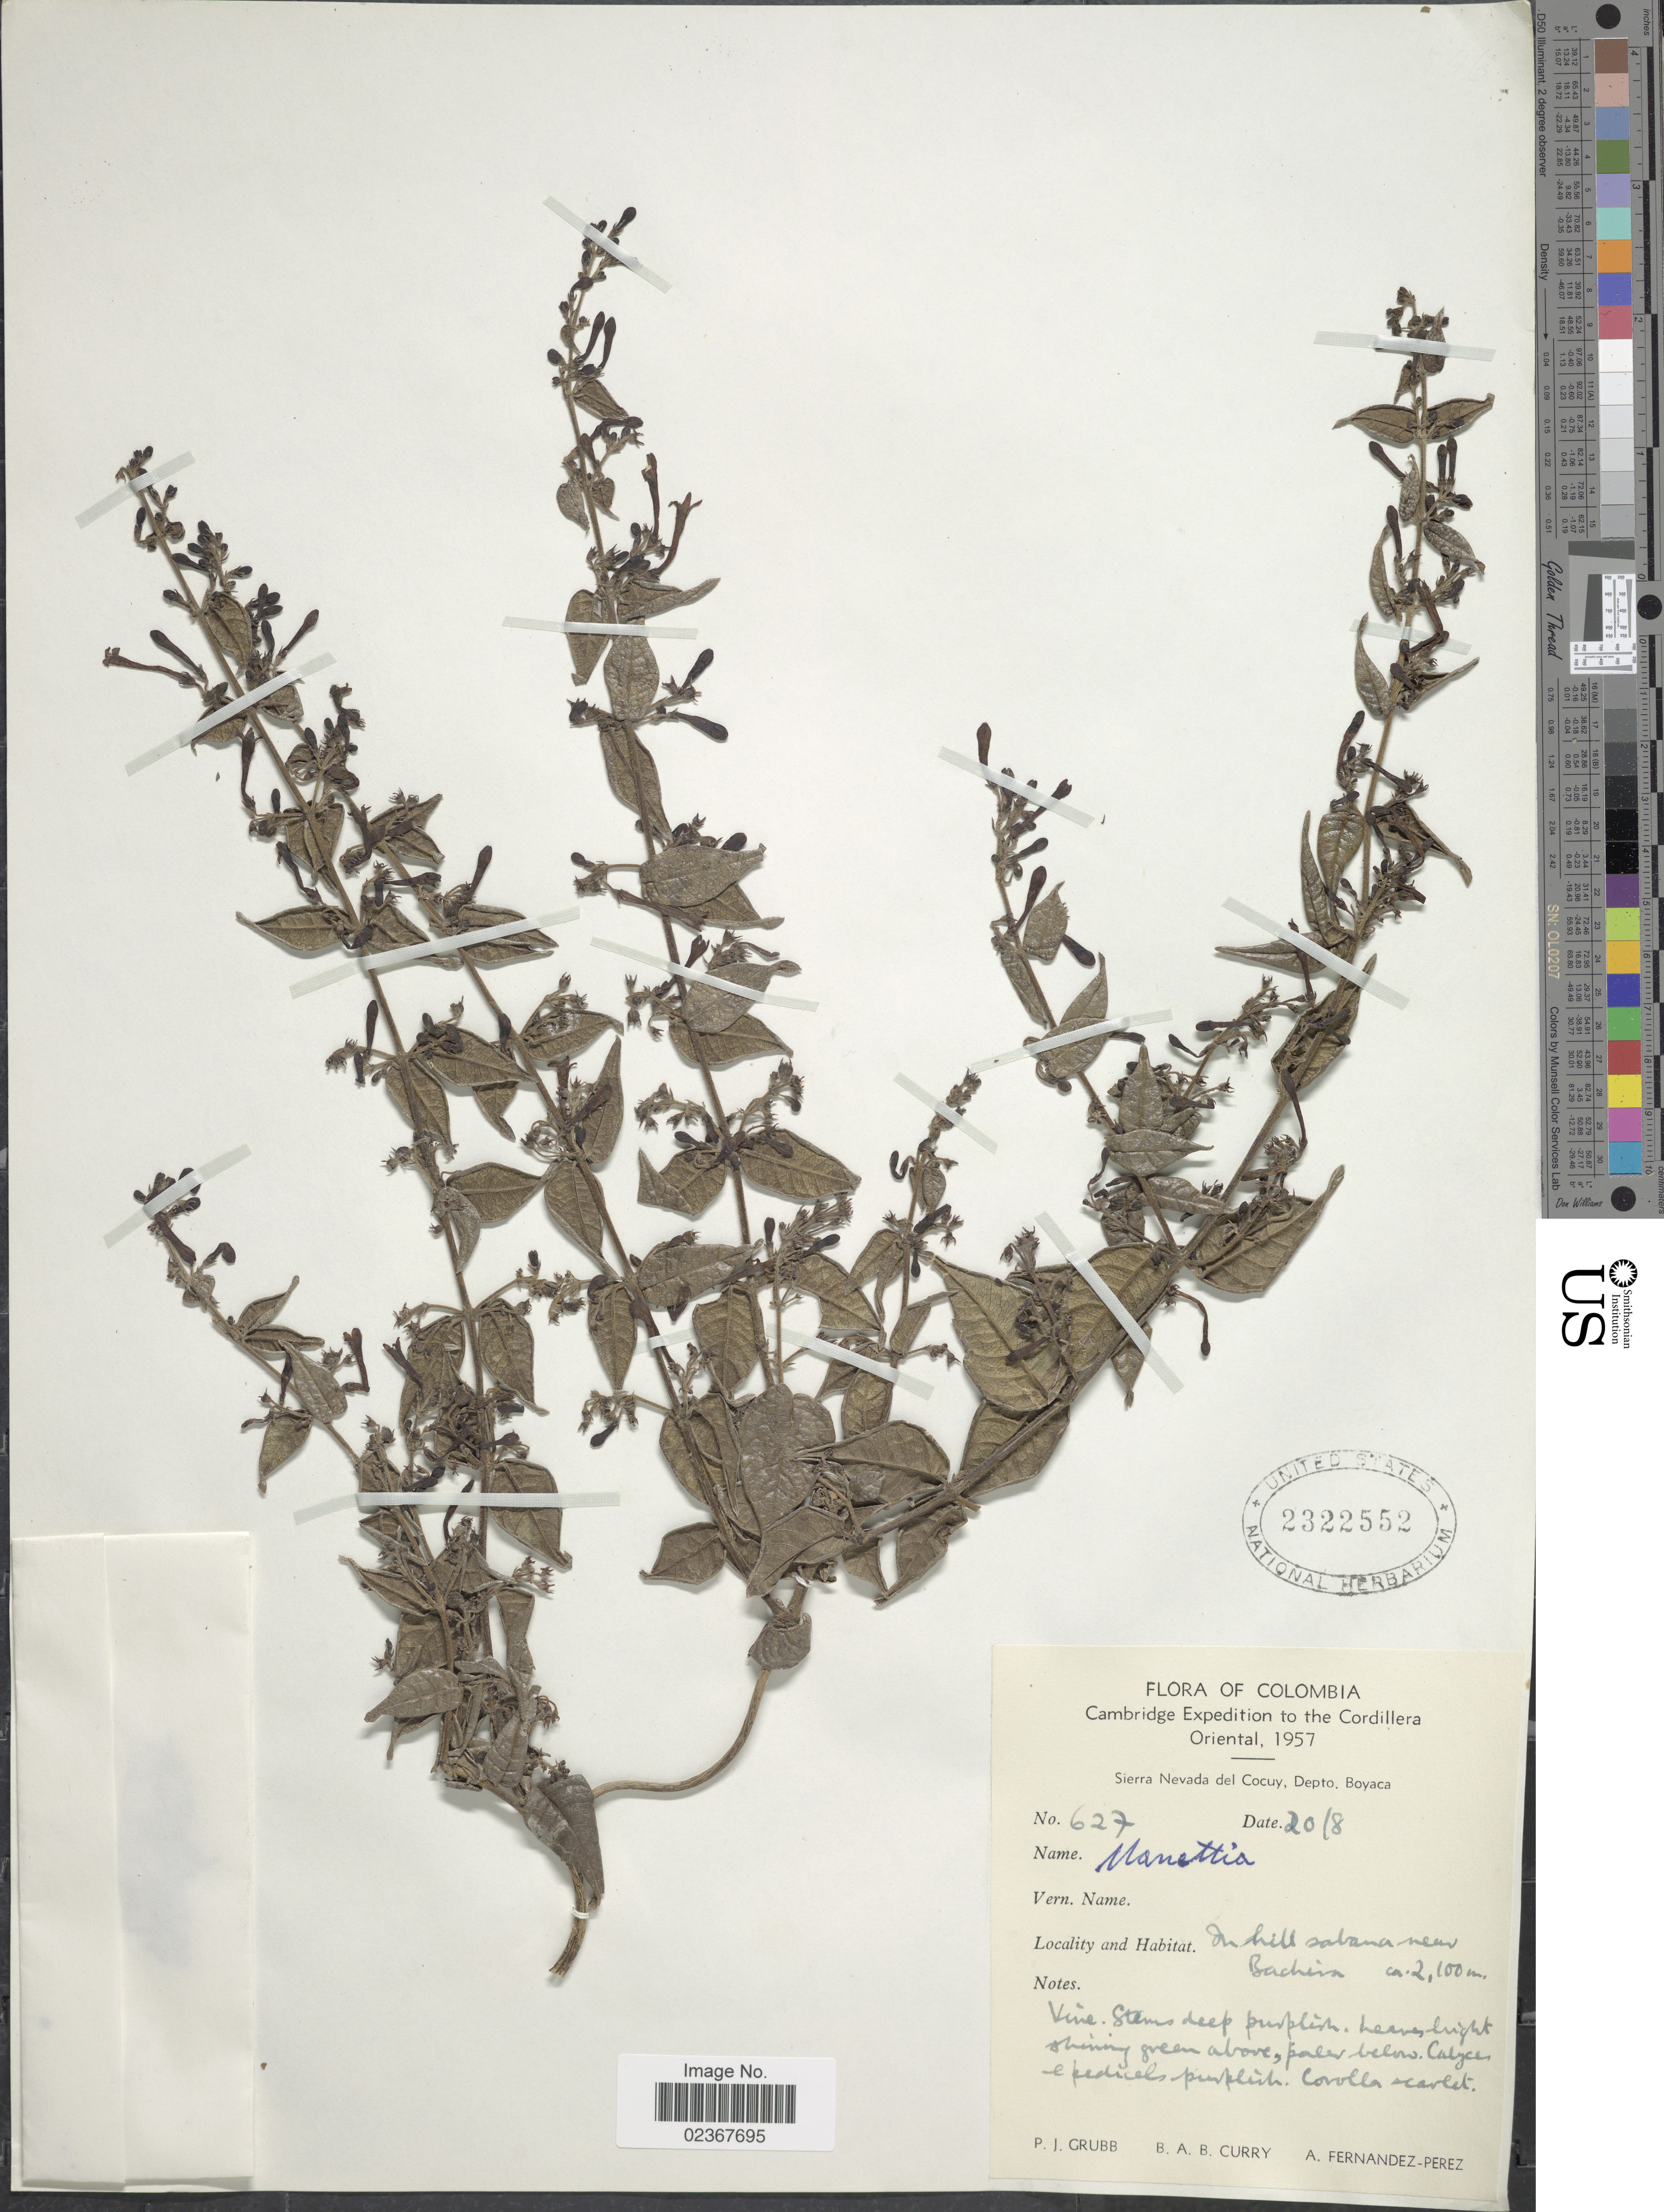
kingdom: Plantae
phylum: Tracheophyta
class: Magnoliopsida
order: Gentianales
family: Rubiaceae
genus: Manettia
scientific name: Manettia sp.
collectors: P. J. Grubb, B. A. B. Curry & A. Fernández-Pérez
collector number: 627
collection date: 1957-08-20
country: Colombia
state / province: Boyacá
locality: The Cordillera Oriental, Sierra Nevada del Cocuy, Depto. Boyaca, In hill sabana near Bachira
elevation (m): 2100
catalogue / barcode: US 2322552